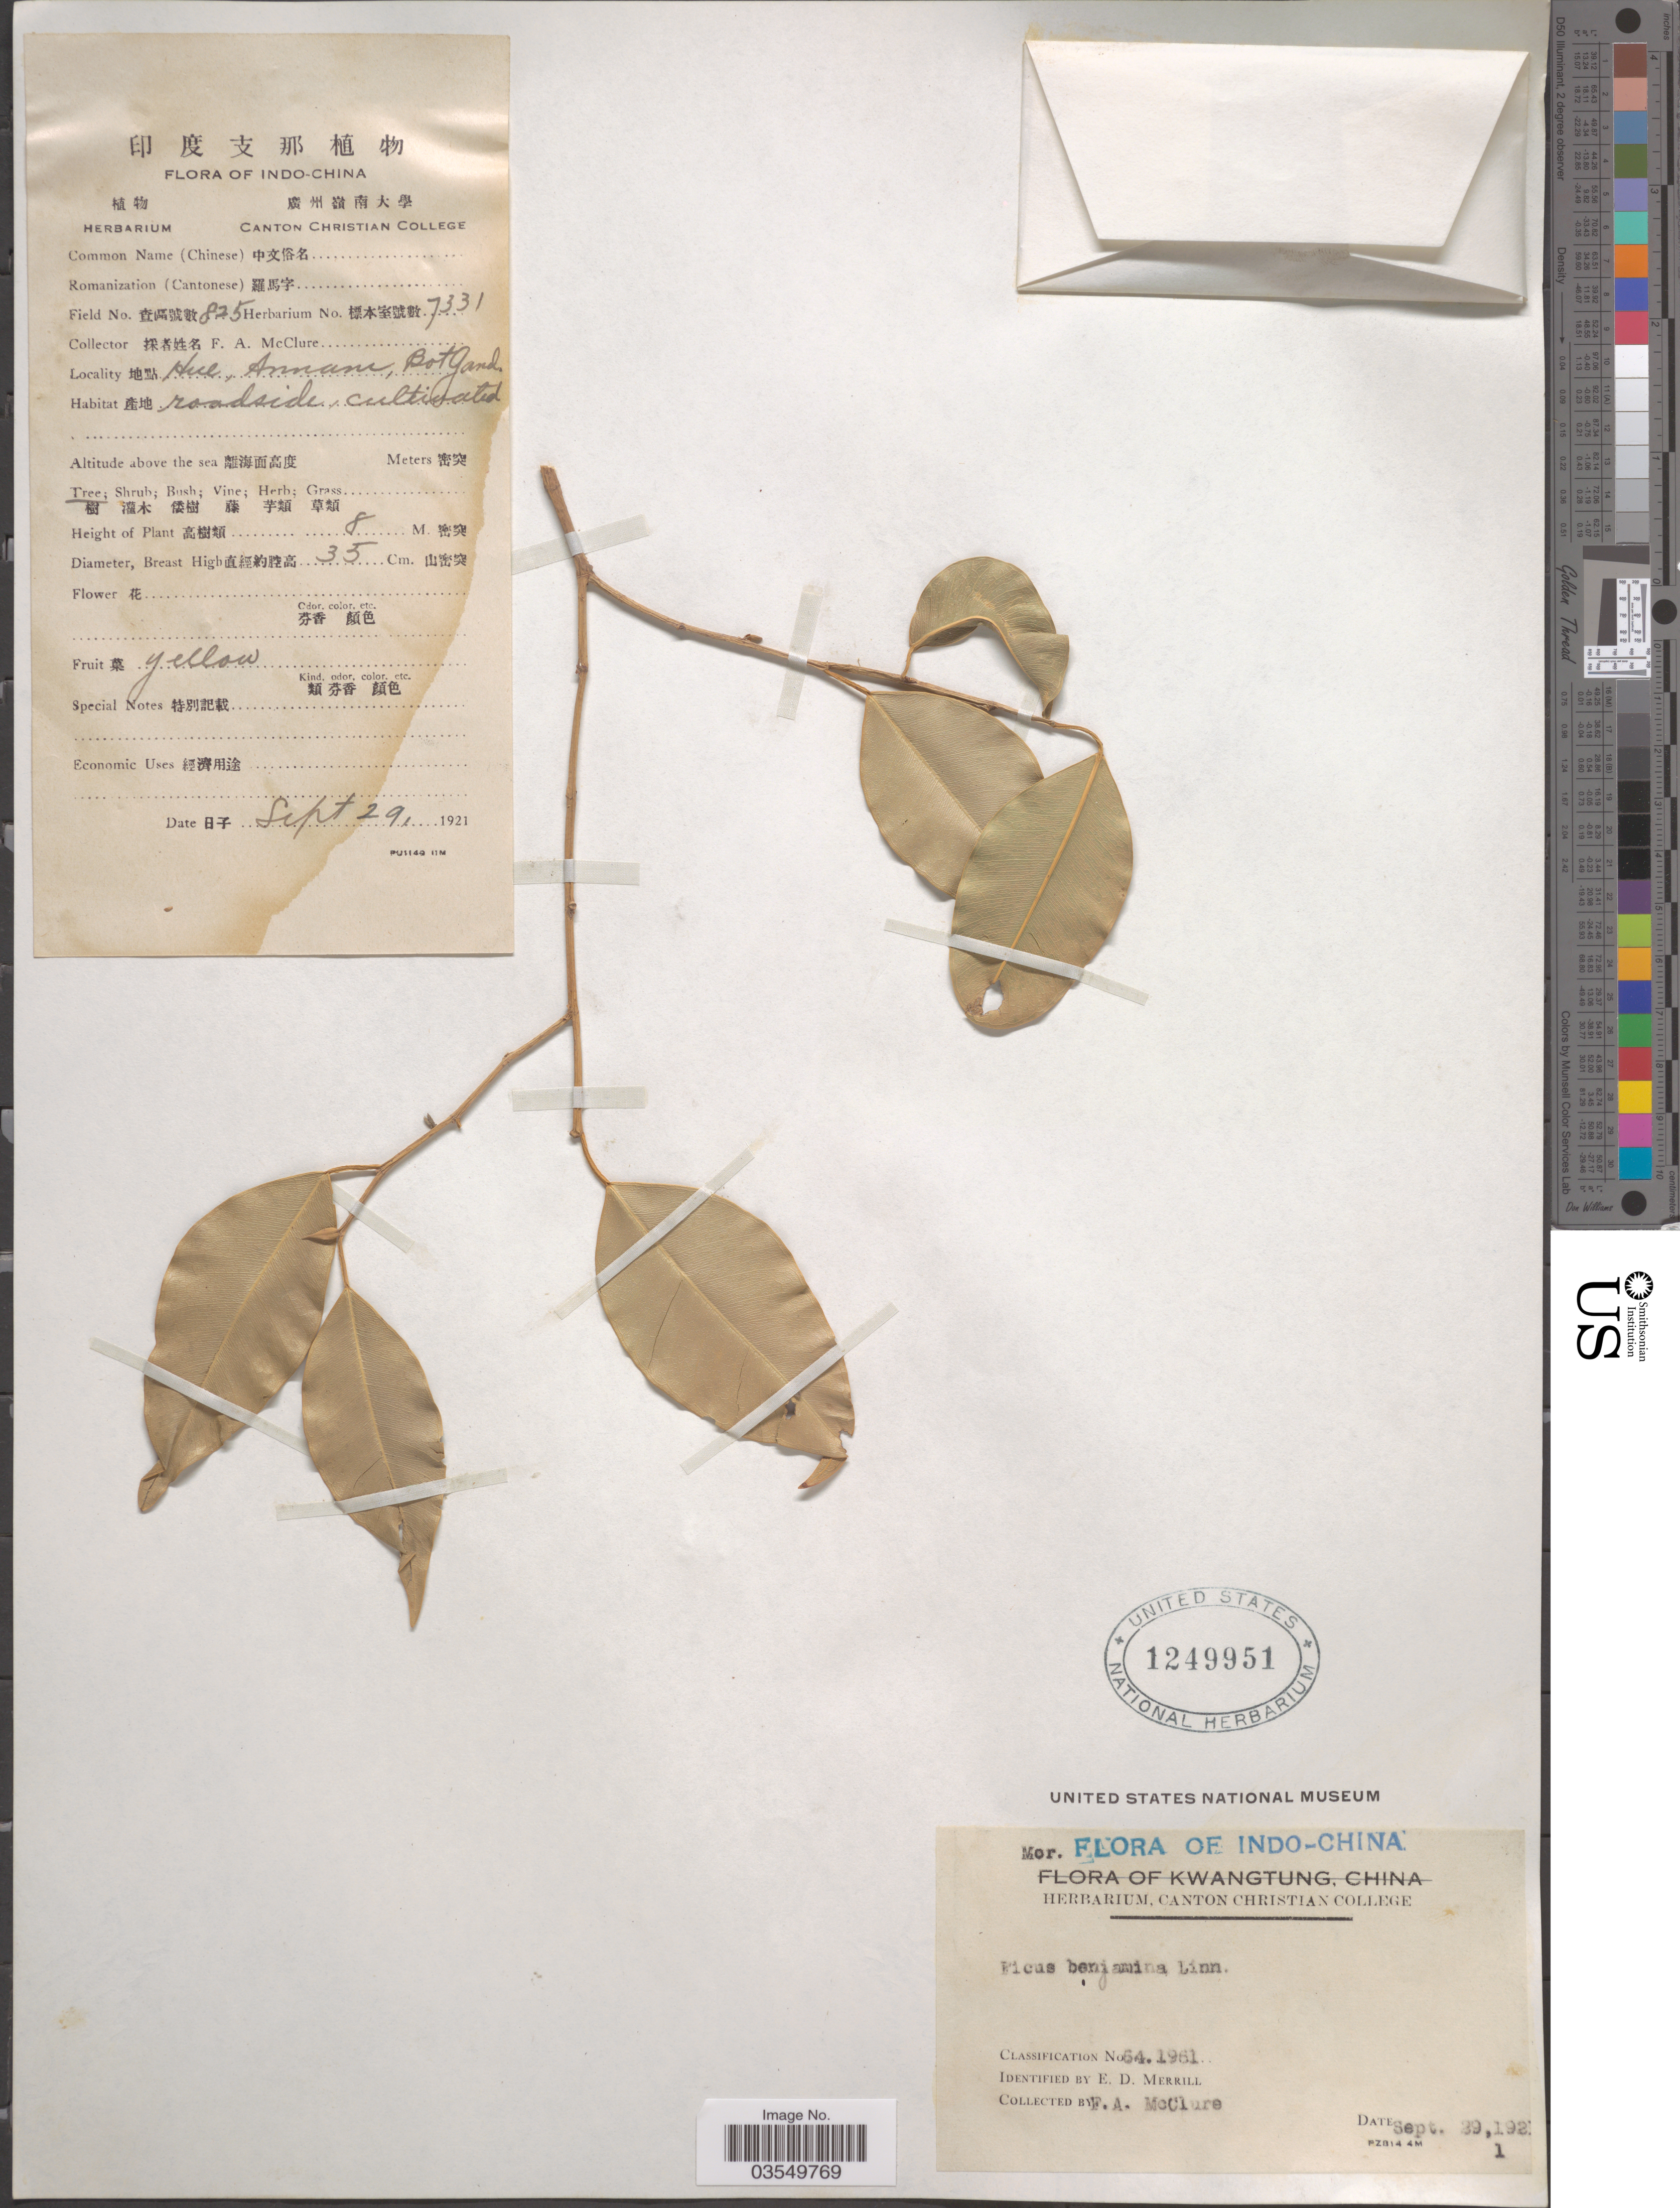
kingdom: Plantae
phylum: Tracheophyta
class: Magnoliopsida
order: Rosales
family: Moraceae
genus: Ficus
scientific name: Ficus benjamina var. benjamina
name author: L.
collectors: F. A. McClure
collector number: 7331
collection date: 1921-09-29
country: Vietnam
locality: Indo-China. Hue, Annam, Bot Gard.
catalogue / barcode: US 1249951